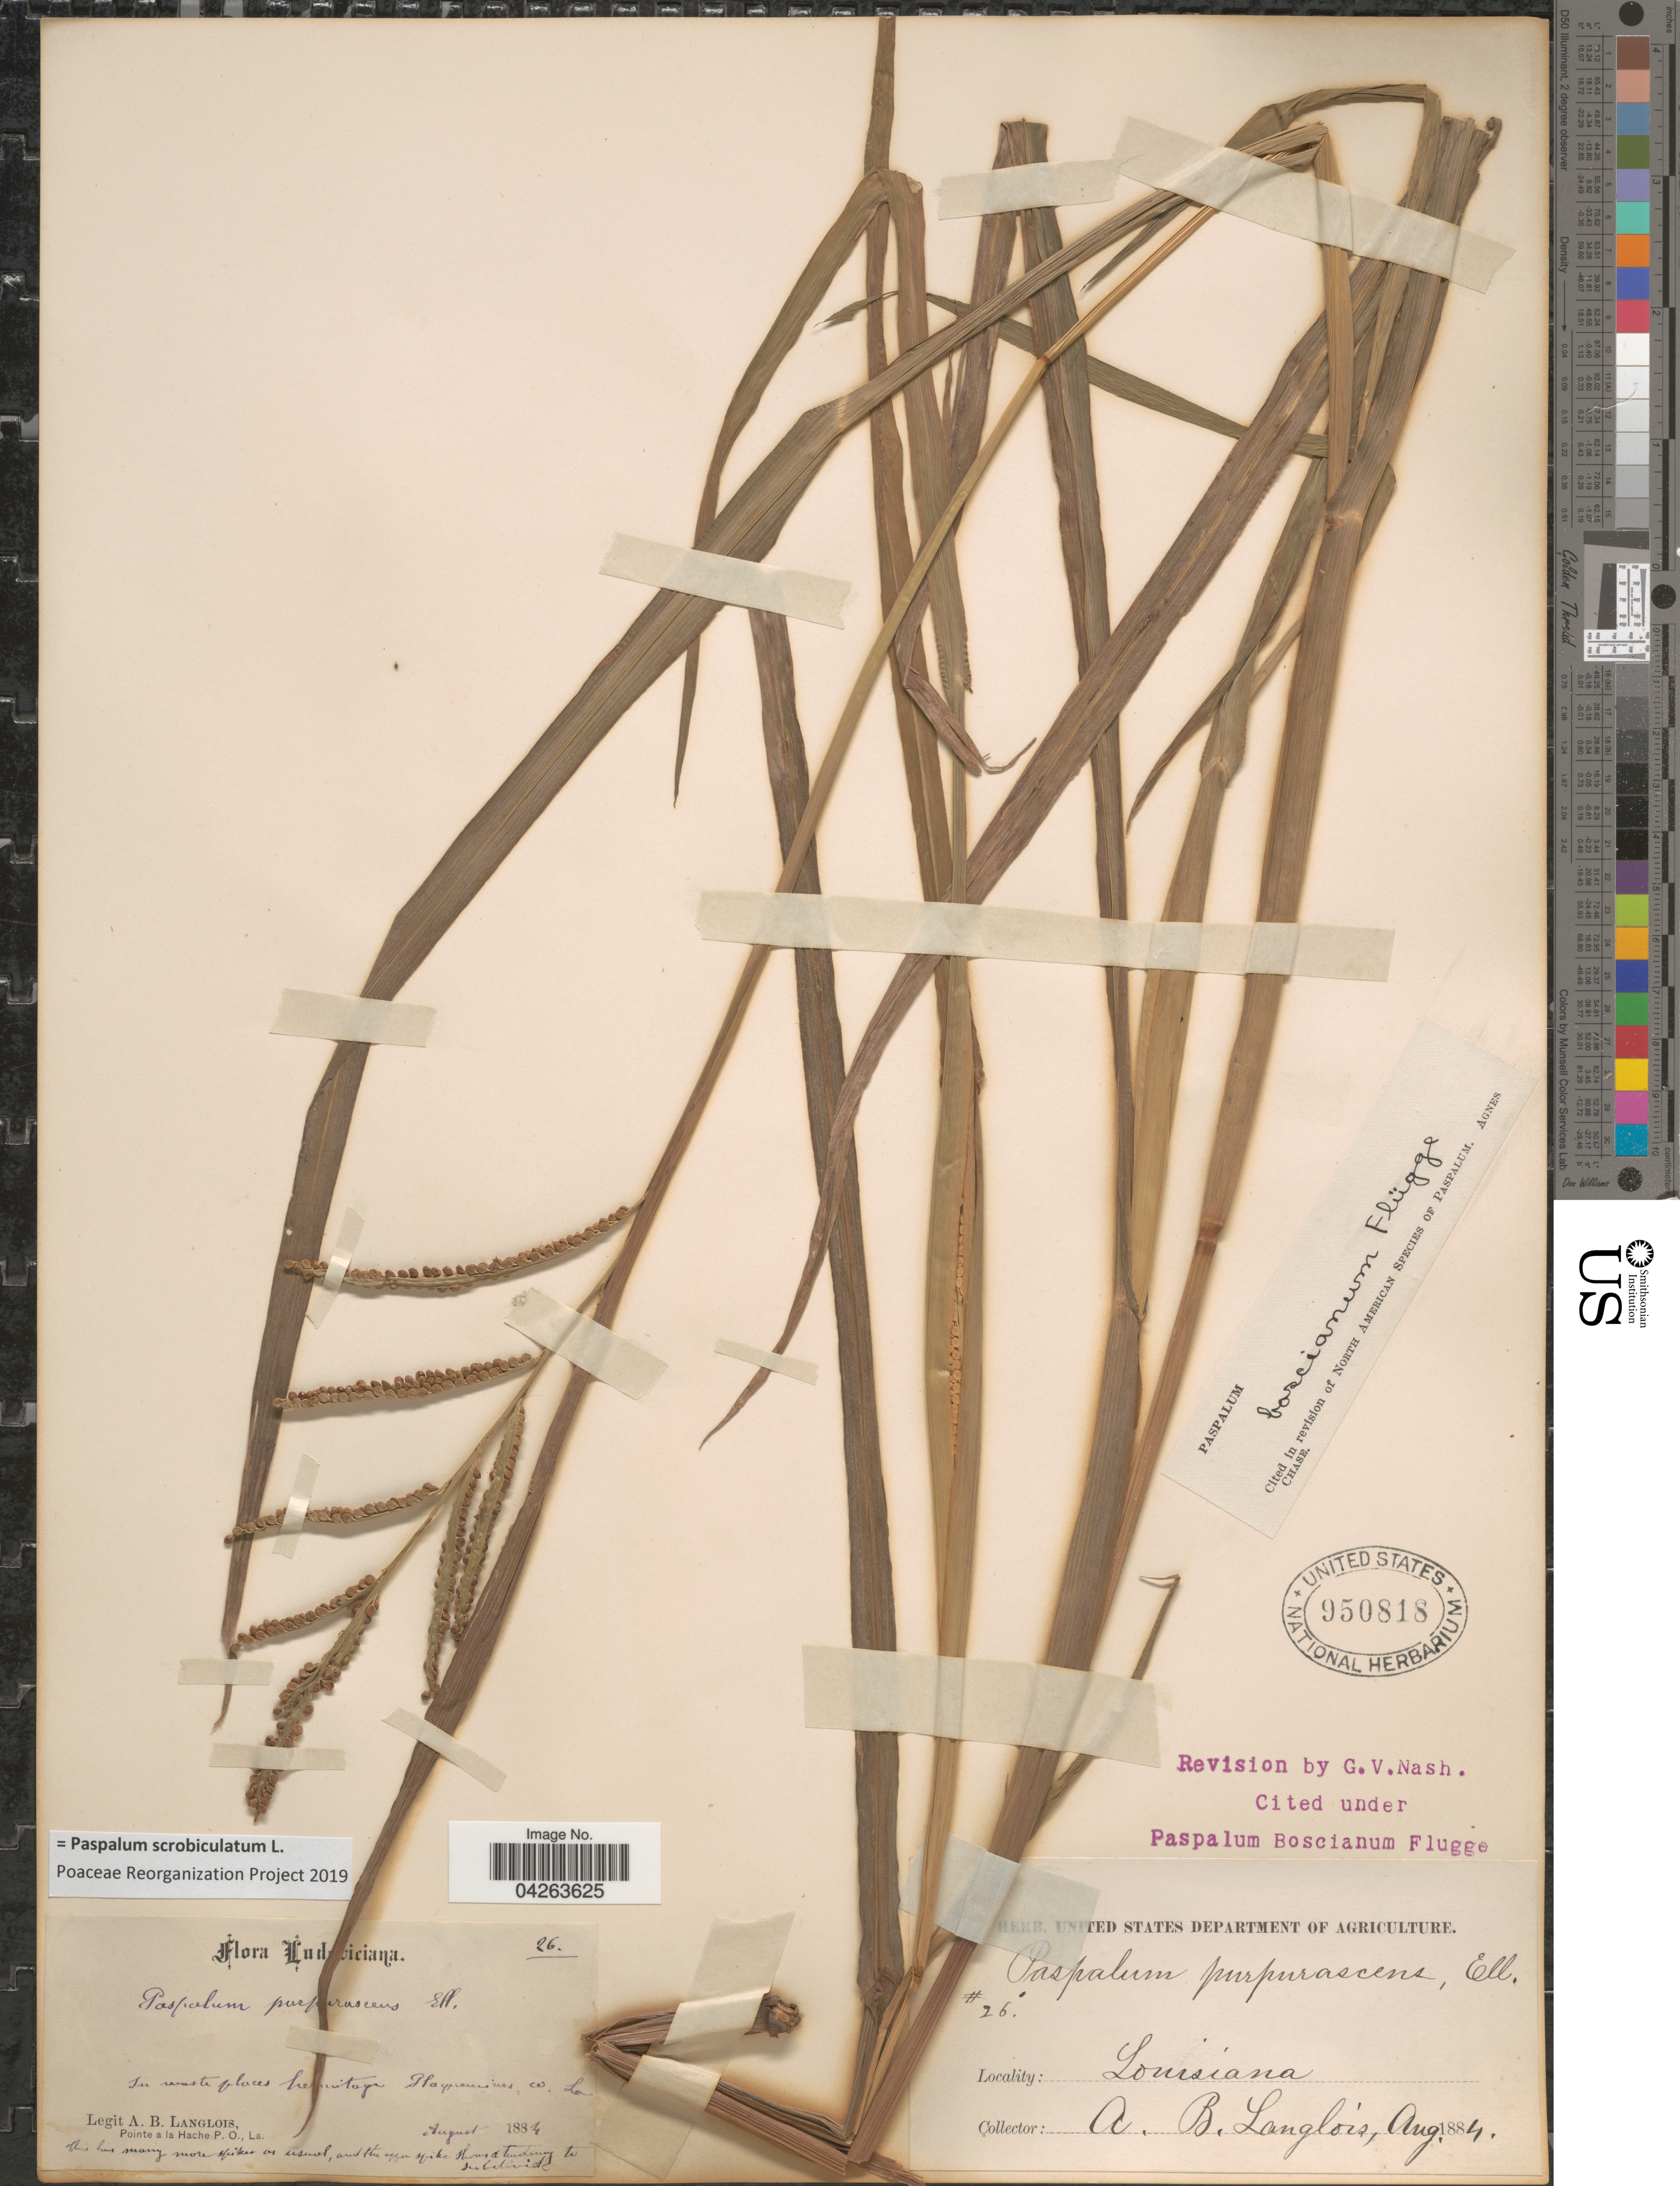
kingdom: Plantae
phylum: Tracheophyta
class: Liliopsida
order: Poales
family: Poaceae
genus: Paspalum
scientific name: Paspalum scrobiculatum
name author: L.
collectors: A. Langlois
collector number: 26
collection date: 1884-08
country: United States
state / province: Louisiana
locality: In waste places hermitage Plaquemine Co.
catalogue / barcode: US 950818